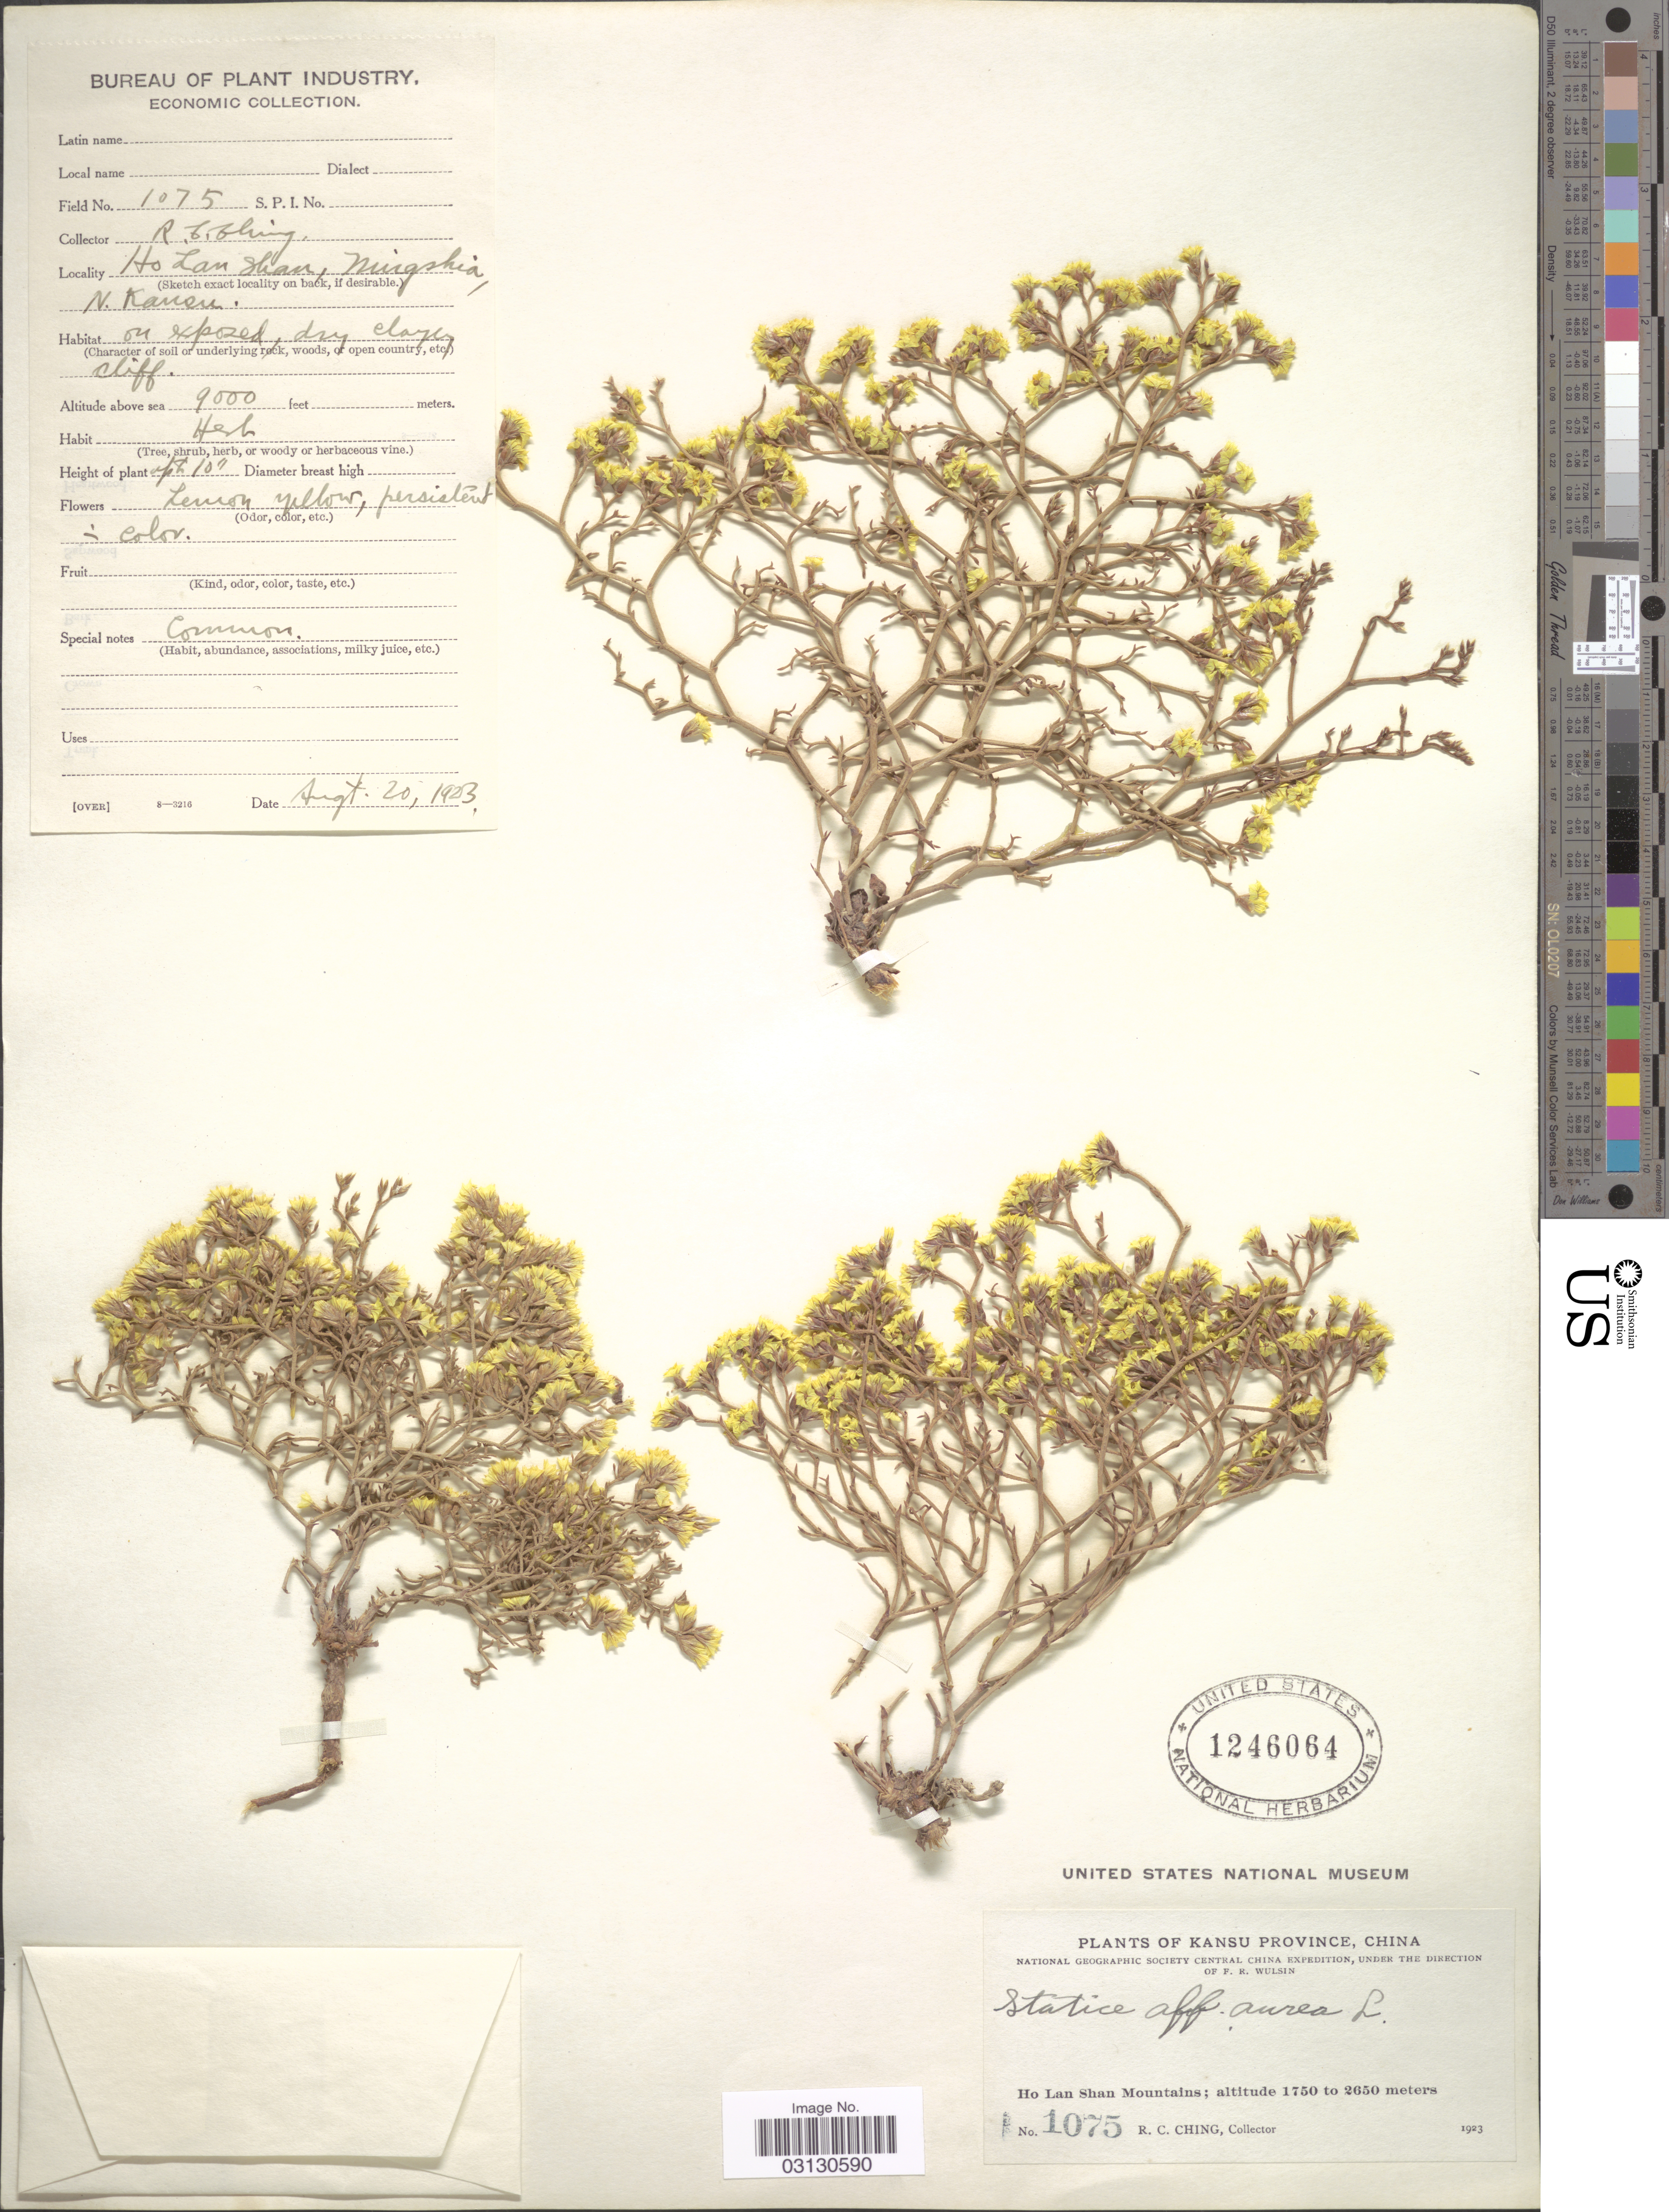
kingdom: Plantae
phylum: Tracheophyta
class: Magnoliopsida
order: Caryophyllales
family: Plumbaginaceae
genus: Limonium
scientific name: Limonium aureum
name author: (L.) Hill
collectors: R. C. Ching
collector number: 1075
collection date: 1923-08-20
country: China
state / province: Gansu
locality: Kansu Province. Ho Lan Shan Mountains. Ningshia, N. Kansu.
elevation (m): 2743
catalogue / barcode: US 1246064